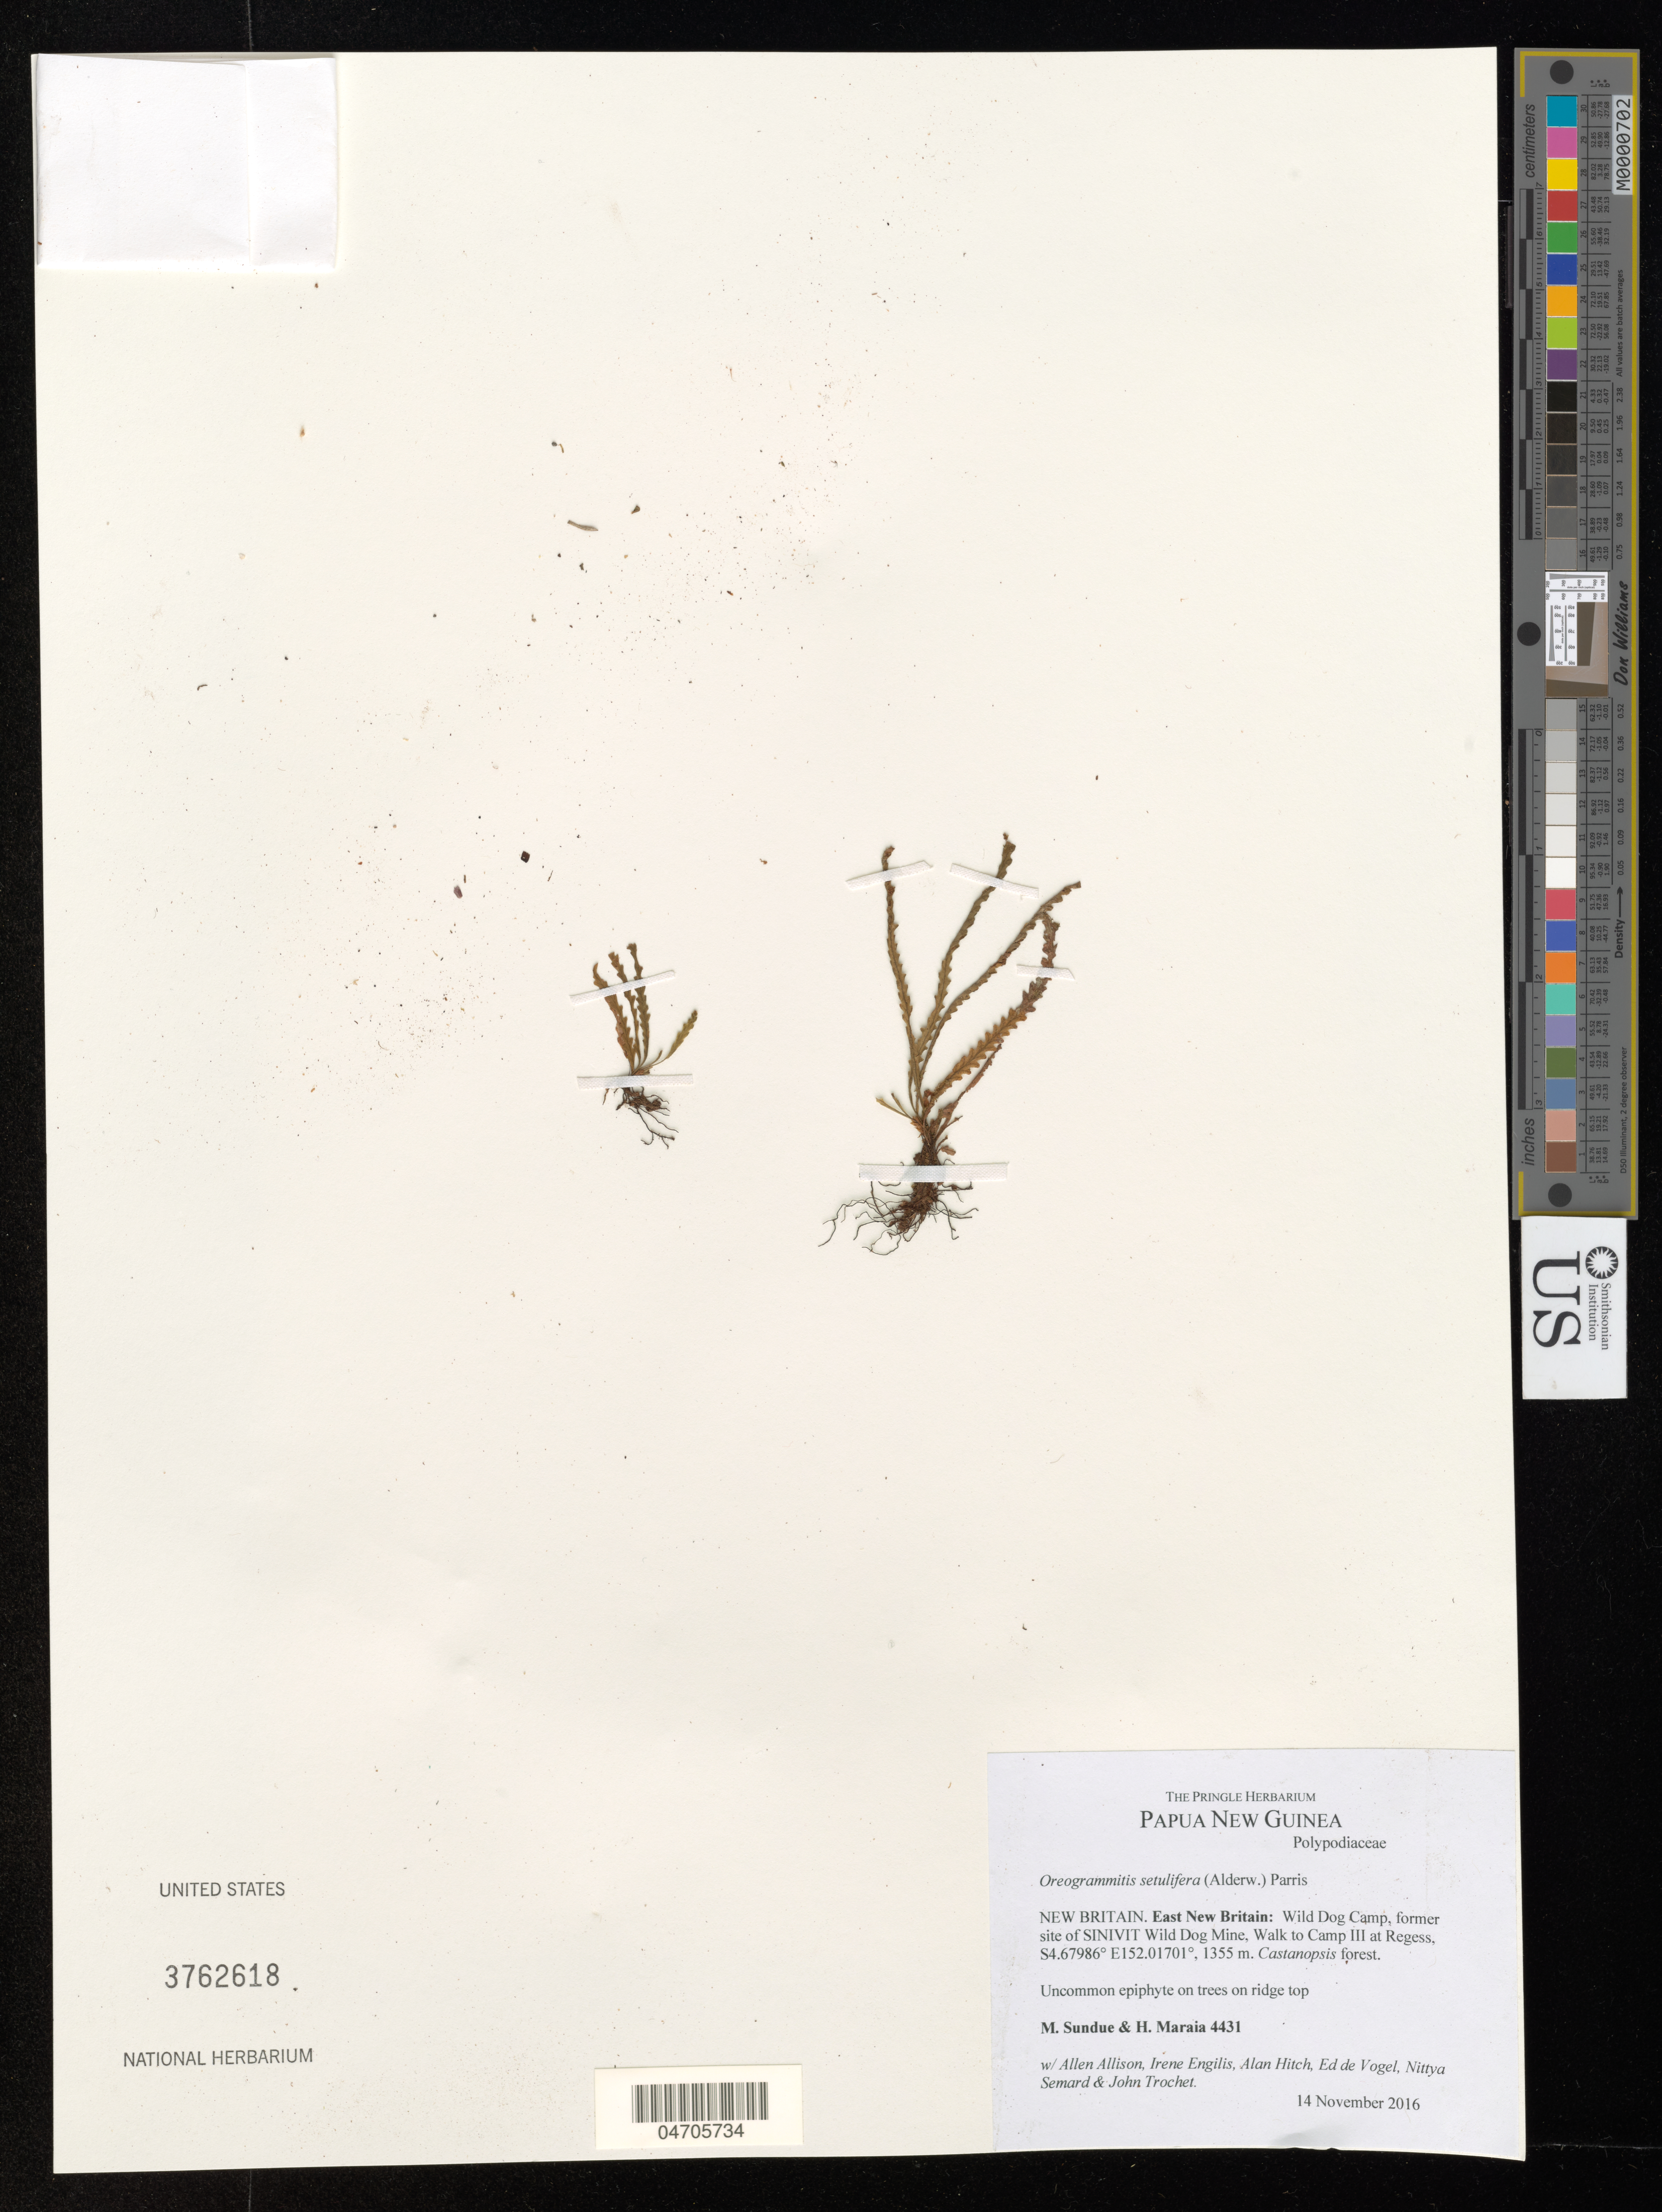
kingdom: Plantae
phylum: Tracheophyta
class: Polypodiopsida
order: Polypodiales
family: Polypodiaceae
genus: Oreogrammitis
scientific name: Oreogrammitis setulifera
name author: (Alderw.) Parris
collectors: M. Sundue, H. Maraia, A. Allison & A. Garcia Jimenez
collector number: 4431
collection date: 2016-11-14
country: Papua New Guinea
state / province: East New Britain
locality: New Britain. Wild Dog Camp, former site of SINIVIT Wild Dog Mine, Walk to Camp III at Regess.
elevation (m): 1355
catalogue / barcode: US 3762618